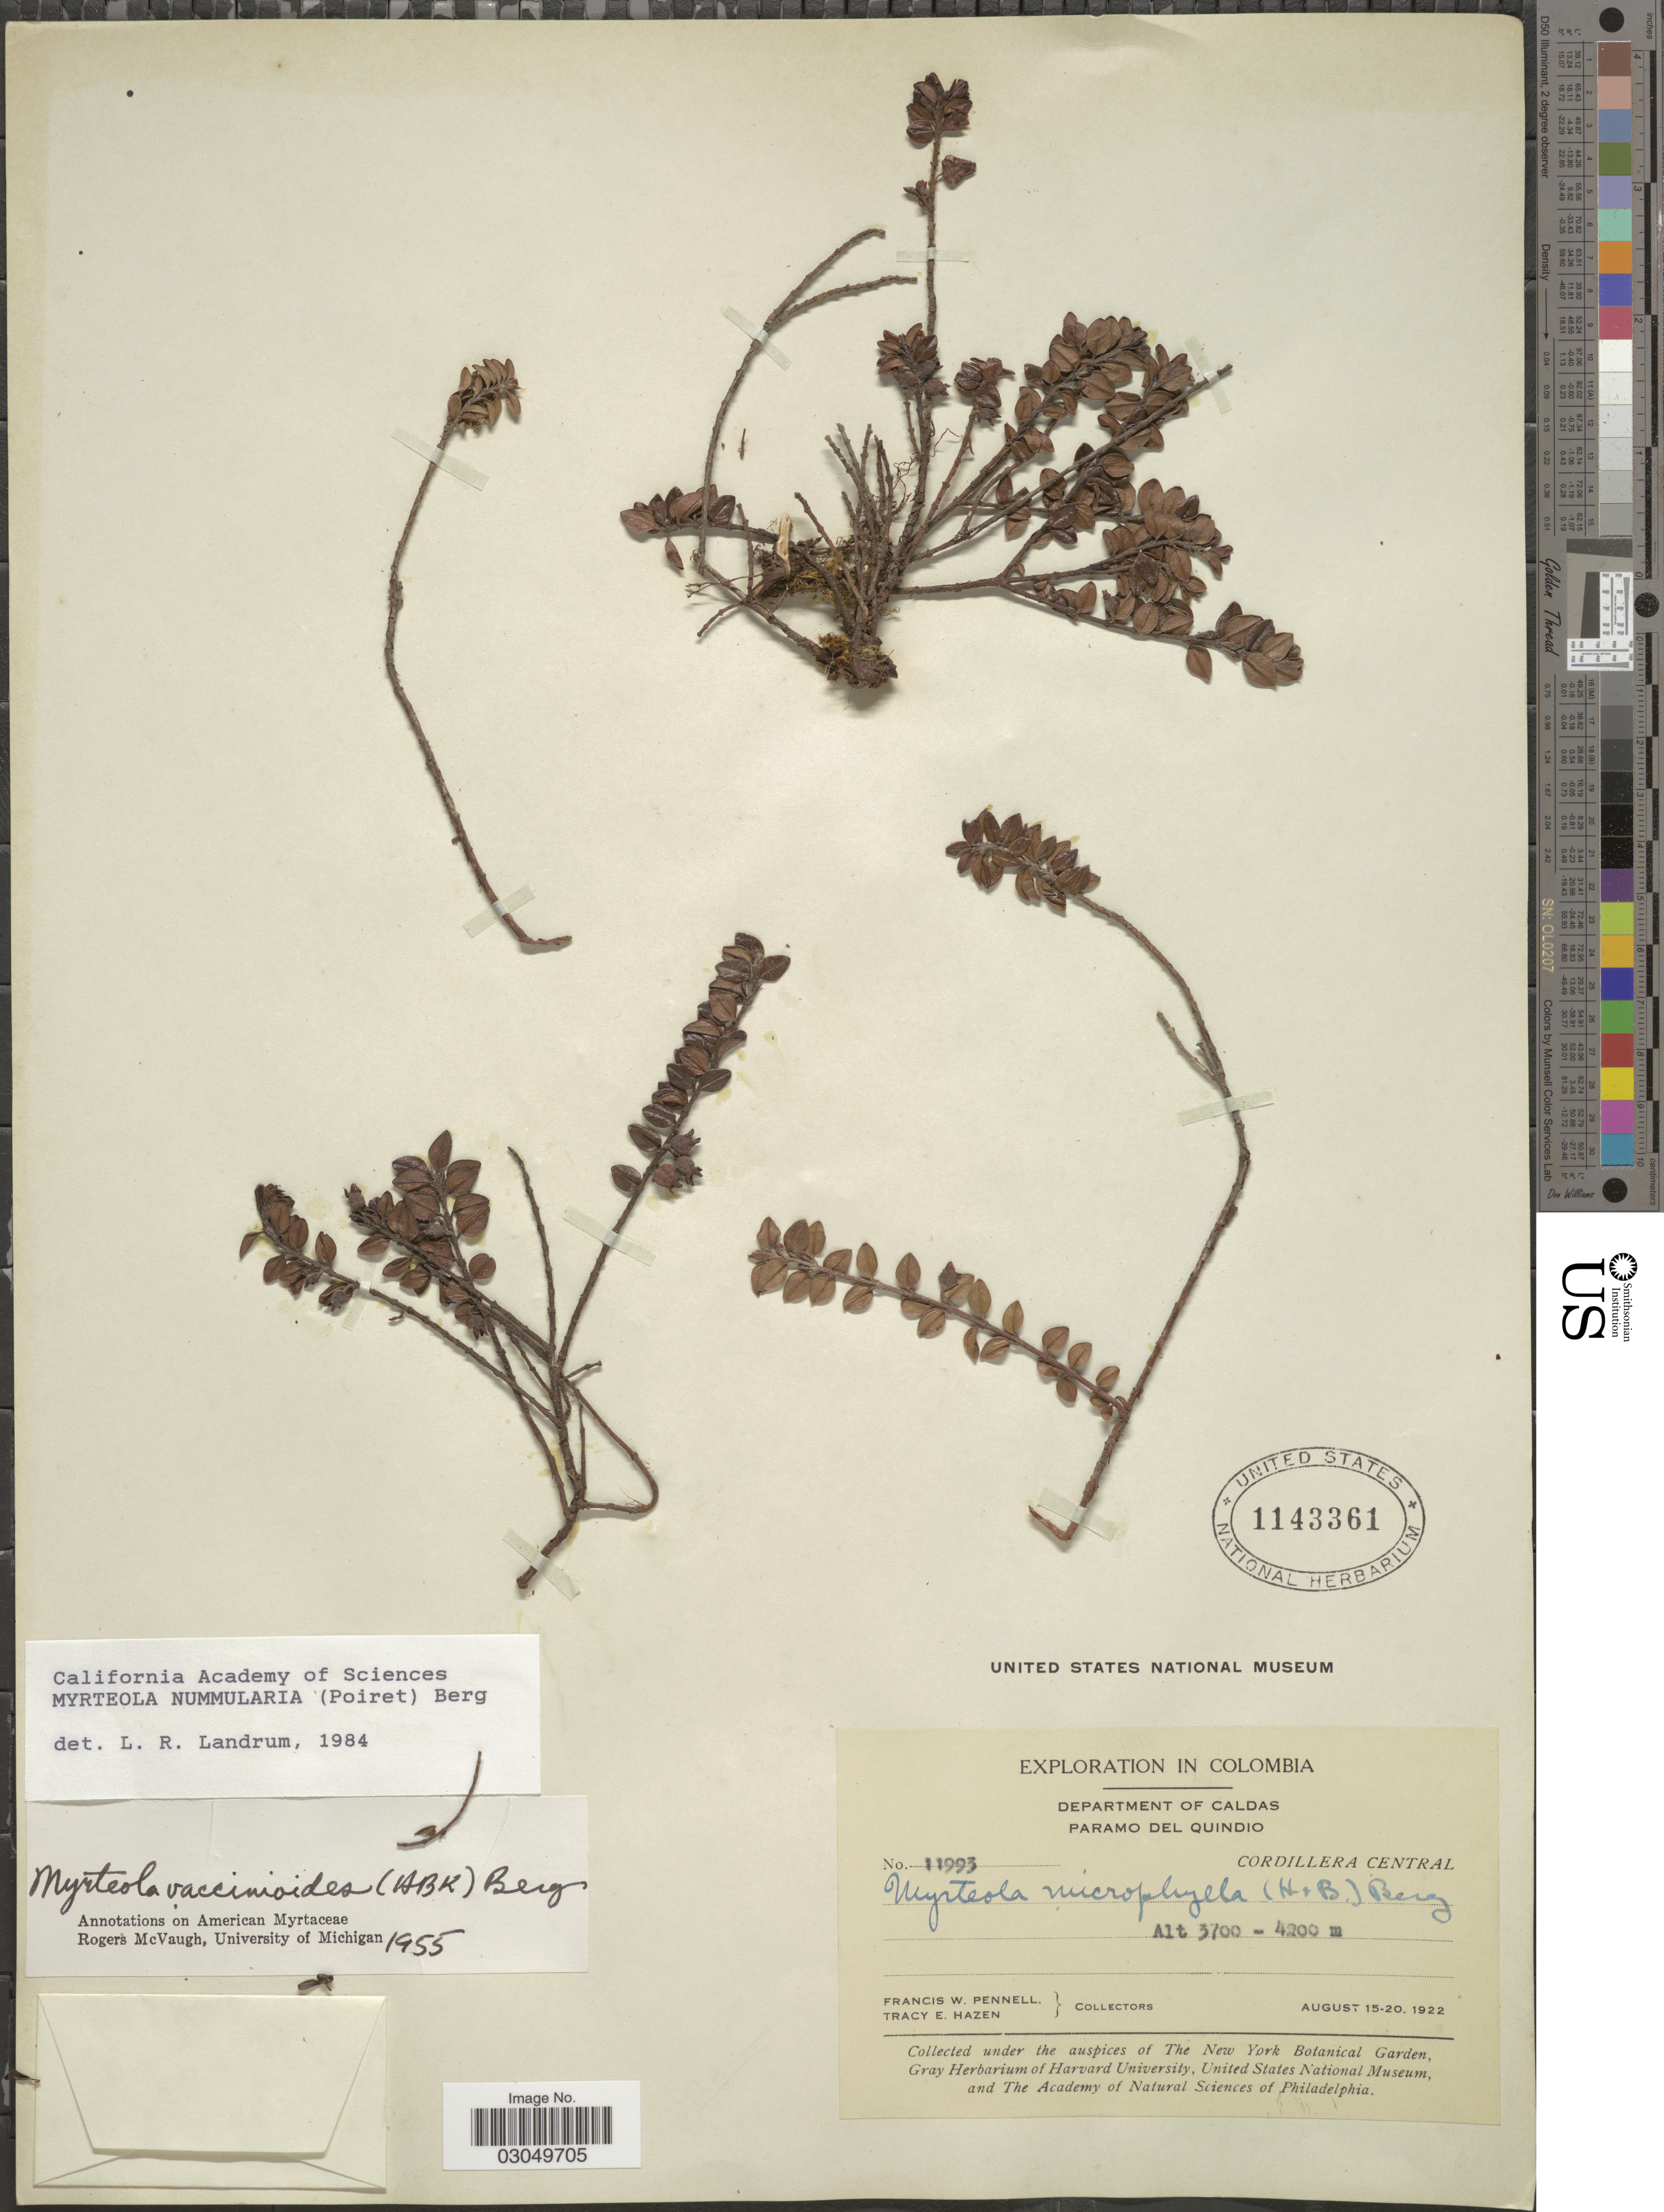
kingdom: Plantae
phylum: Tracheophyta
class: Magnoliopsida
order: Myrtales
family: Myrtaceae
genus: Myrteola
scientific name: Myrteola nummularia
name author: (Lam.) O. Berg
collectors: F. W. Pennell & T. E. Hazen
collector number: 11993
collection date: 1922-08-15/1922-08-20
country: Colombia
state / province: Caldas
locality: Department of Caldas. Paramo del Quindio. Cordillera Central.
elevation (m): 3700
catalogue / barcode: US 1143361